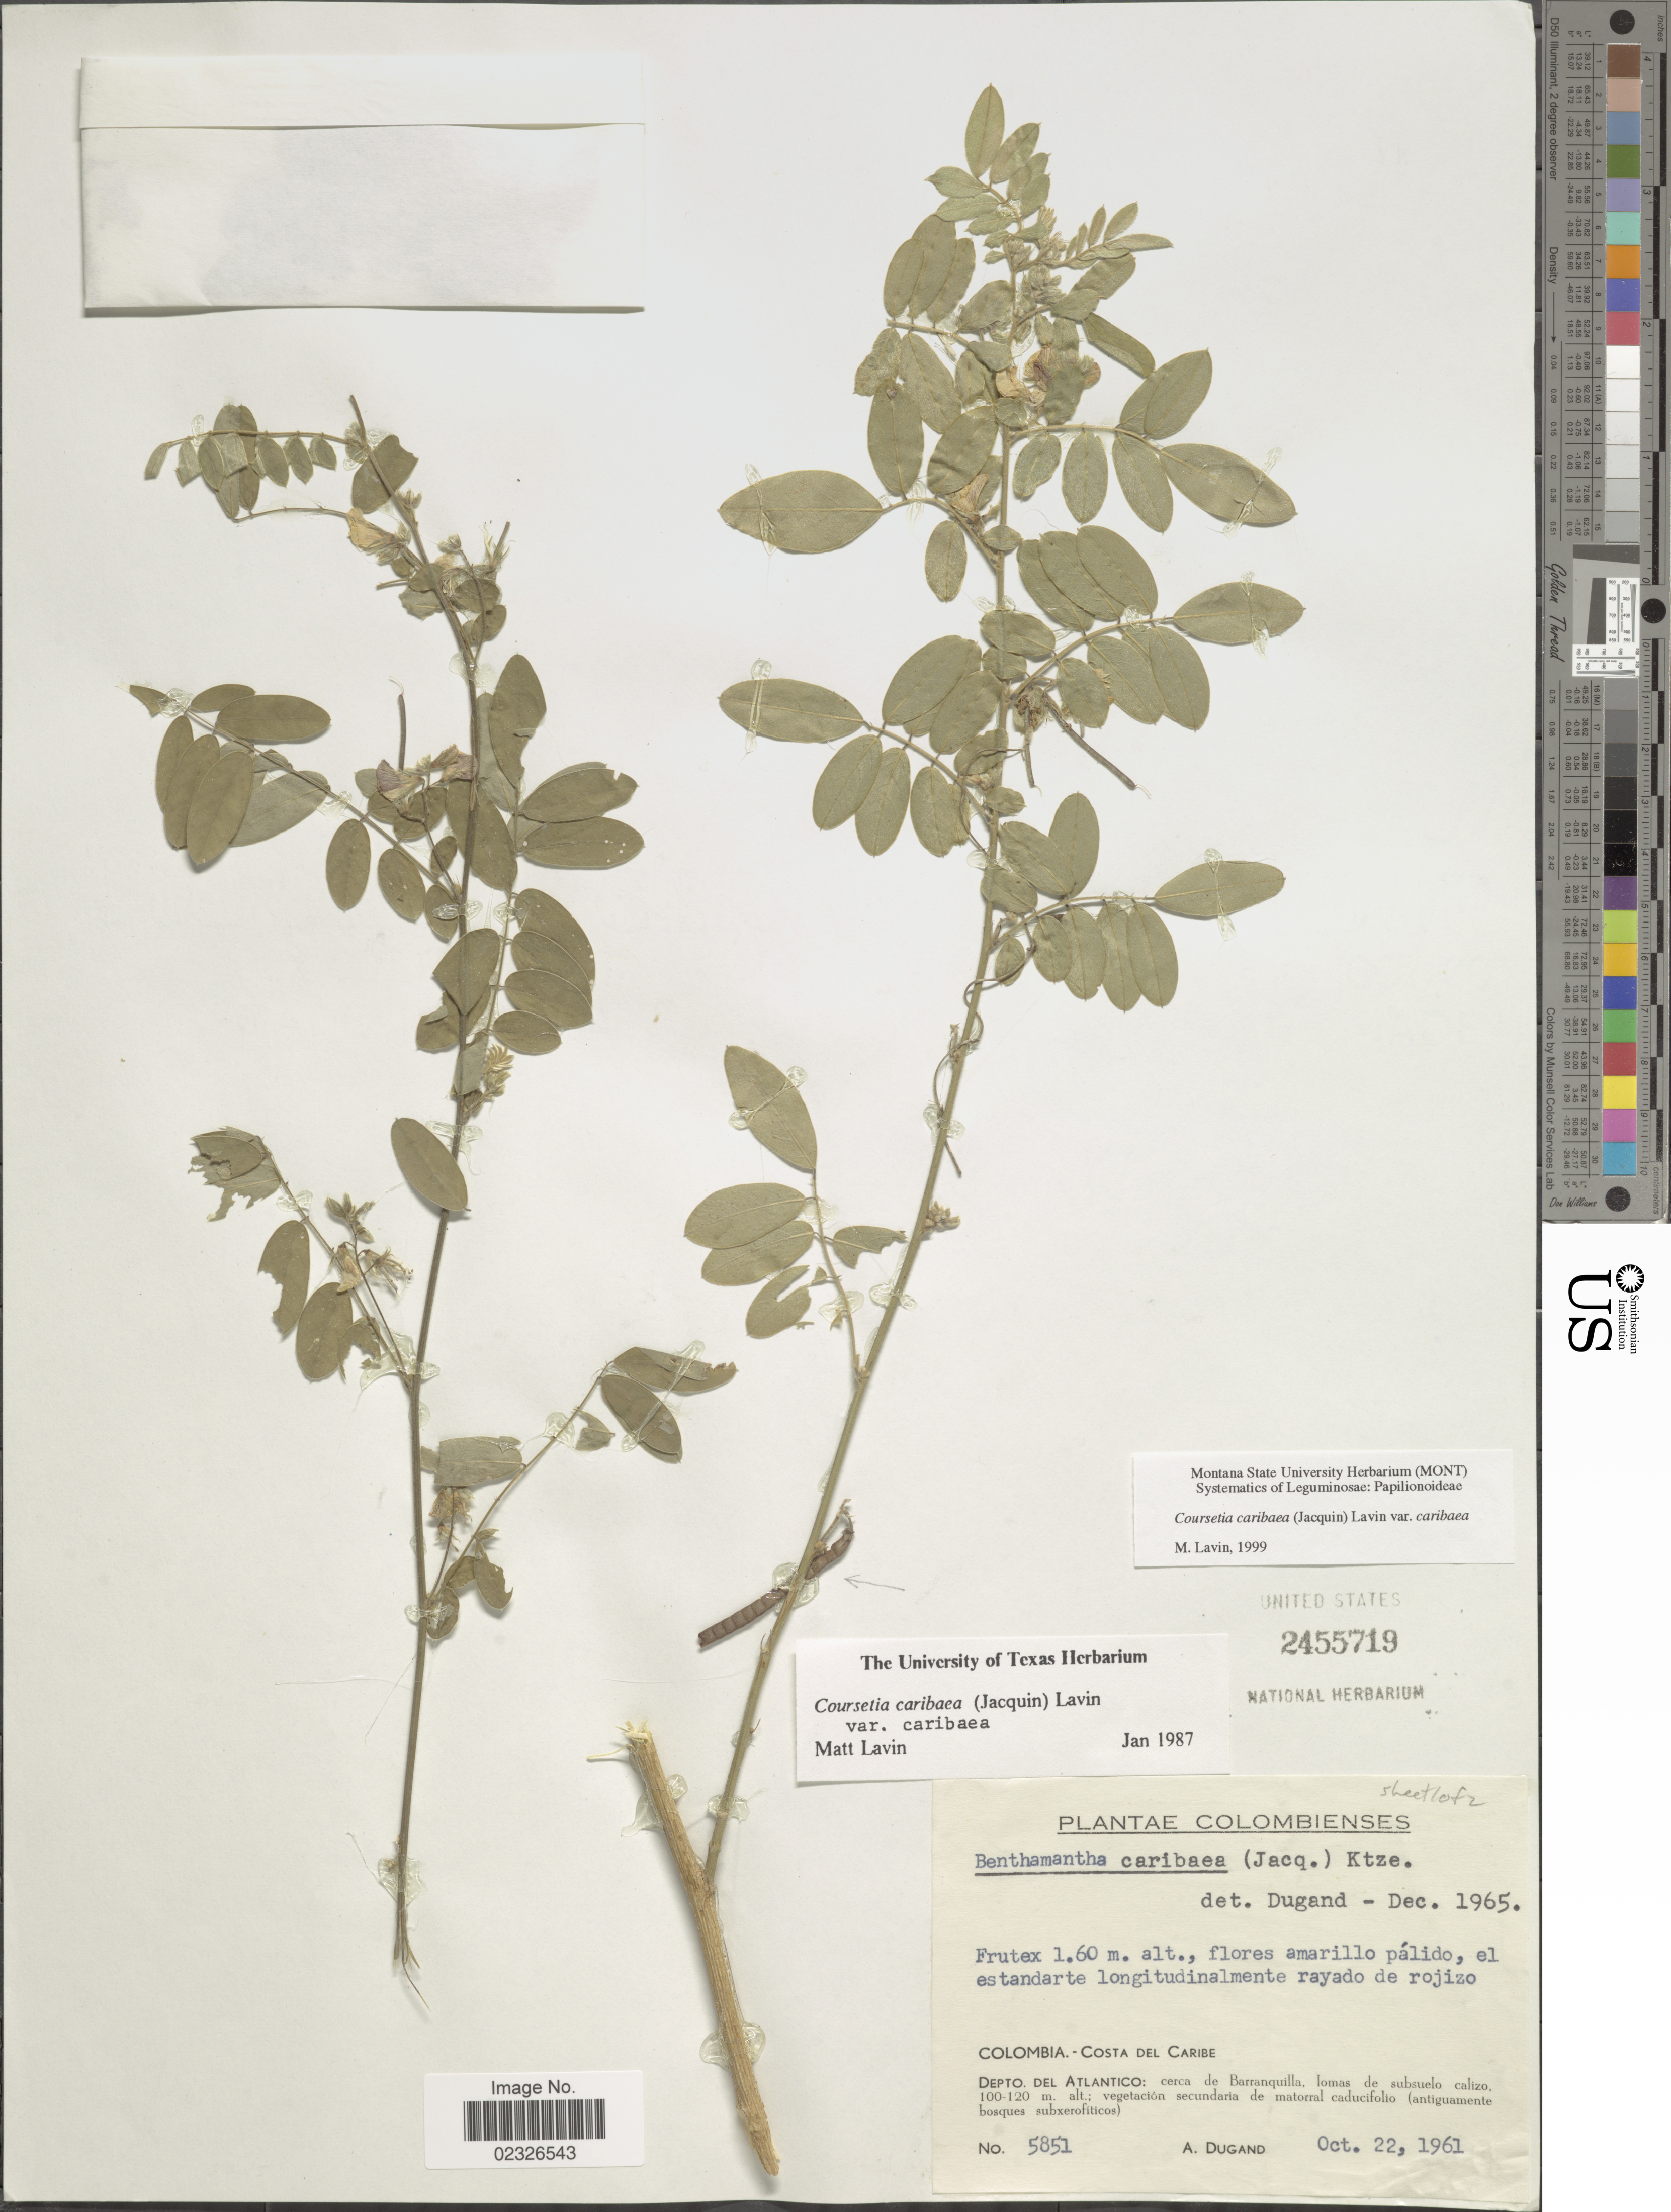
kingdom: Plantae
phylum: Tracheophyta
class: Magnoliopsida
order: Fabales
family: Fabaceae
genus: Coursetia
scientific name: Coursetia caribaea var. caribaea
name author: (Jacq.) Lavin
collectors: A. Dugand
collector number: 5851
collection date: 1961-10-22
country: Colombia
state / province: Atlántico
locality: Costa del Caribe. Depto. del Atlantico: cerca de Barranquilla, llomas de subsuelo calizo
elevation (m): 100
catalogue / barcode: US 2455719